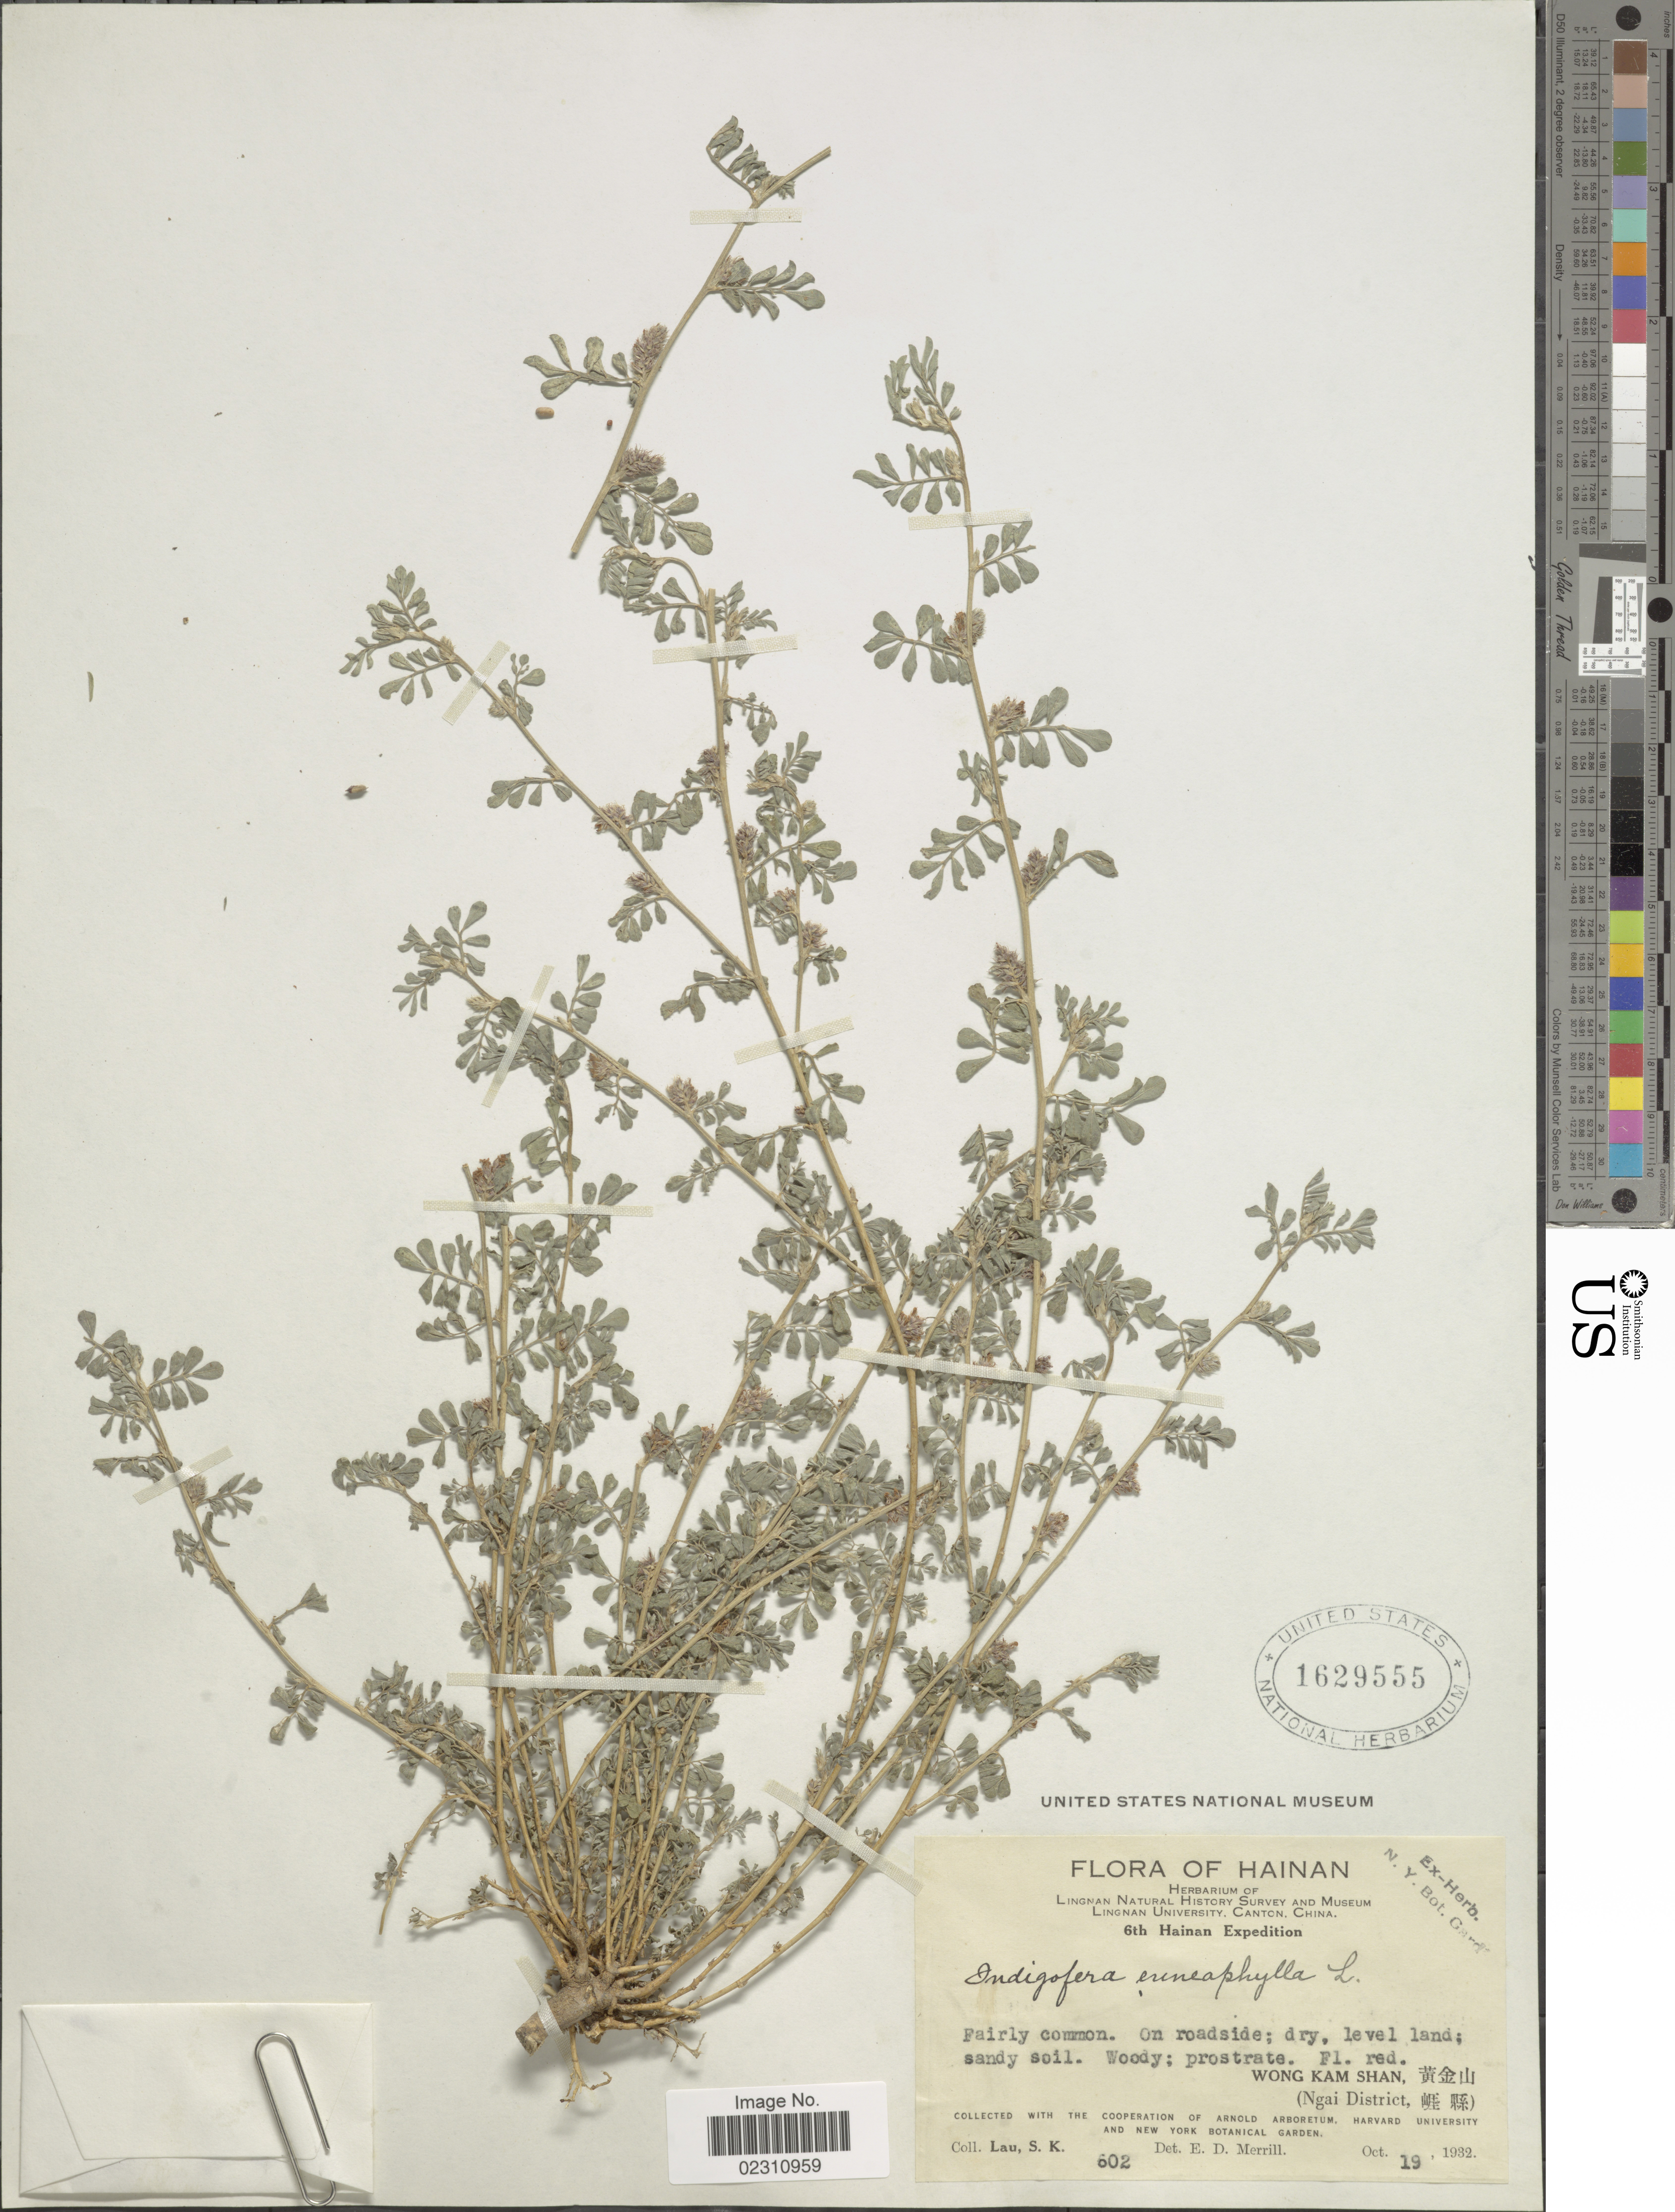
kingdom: Plantae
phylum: Tracheophyta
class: Magnoliopsida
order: Fabales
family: Fabaceae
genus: Indigofera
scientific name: Indigofera linnaei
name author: Ali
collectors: S. K. Lau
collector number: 602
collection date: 1932-10-19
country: China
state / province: Hainan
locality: Wong Kam Shan Ngai District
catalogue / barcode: US 1629555